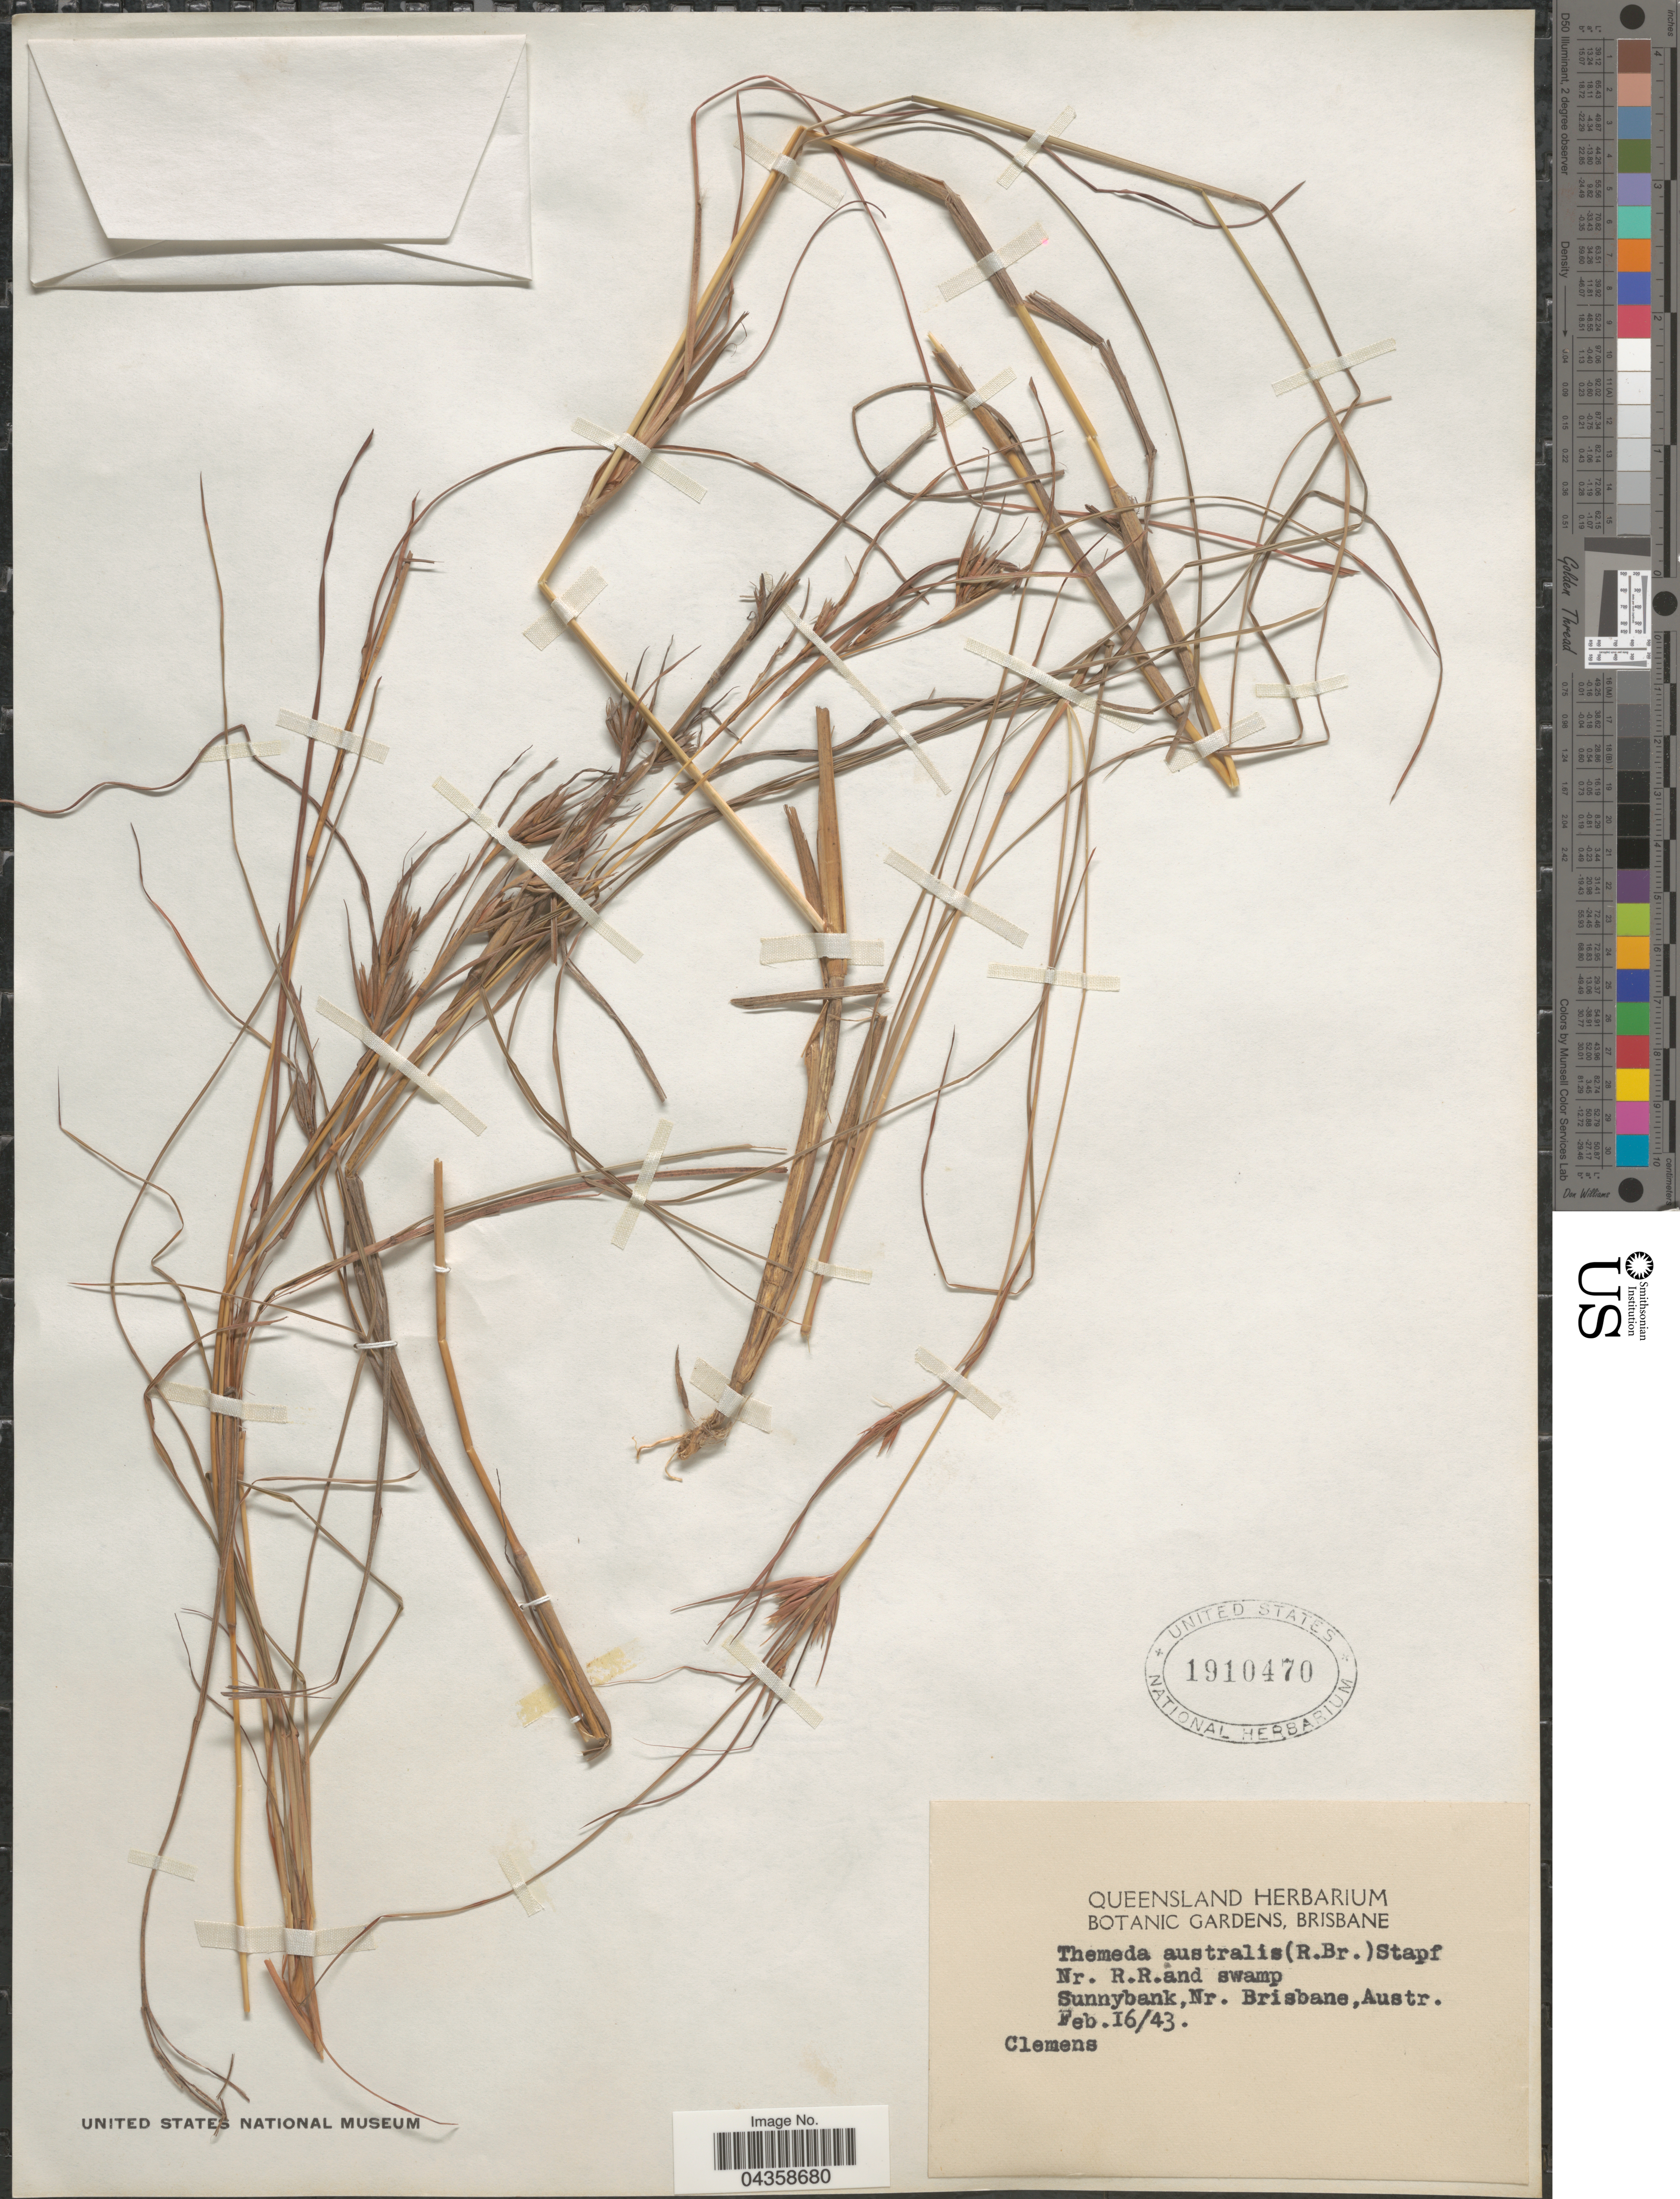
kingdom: Plantae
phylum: Tracheophyta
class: Liliopsida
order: Poales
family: Poaceae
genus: Themeda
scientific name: Themeda triandra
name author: Forssk.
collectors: -. Clemens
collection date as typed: Transcribed d/m/y: 16/2/43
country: Australia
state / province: Queensland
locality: Nr. R.R. and swamp Sunnybank, Nr. Brisbane.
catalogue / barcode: US 1910470